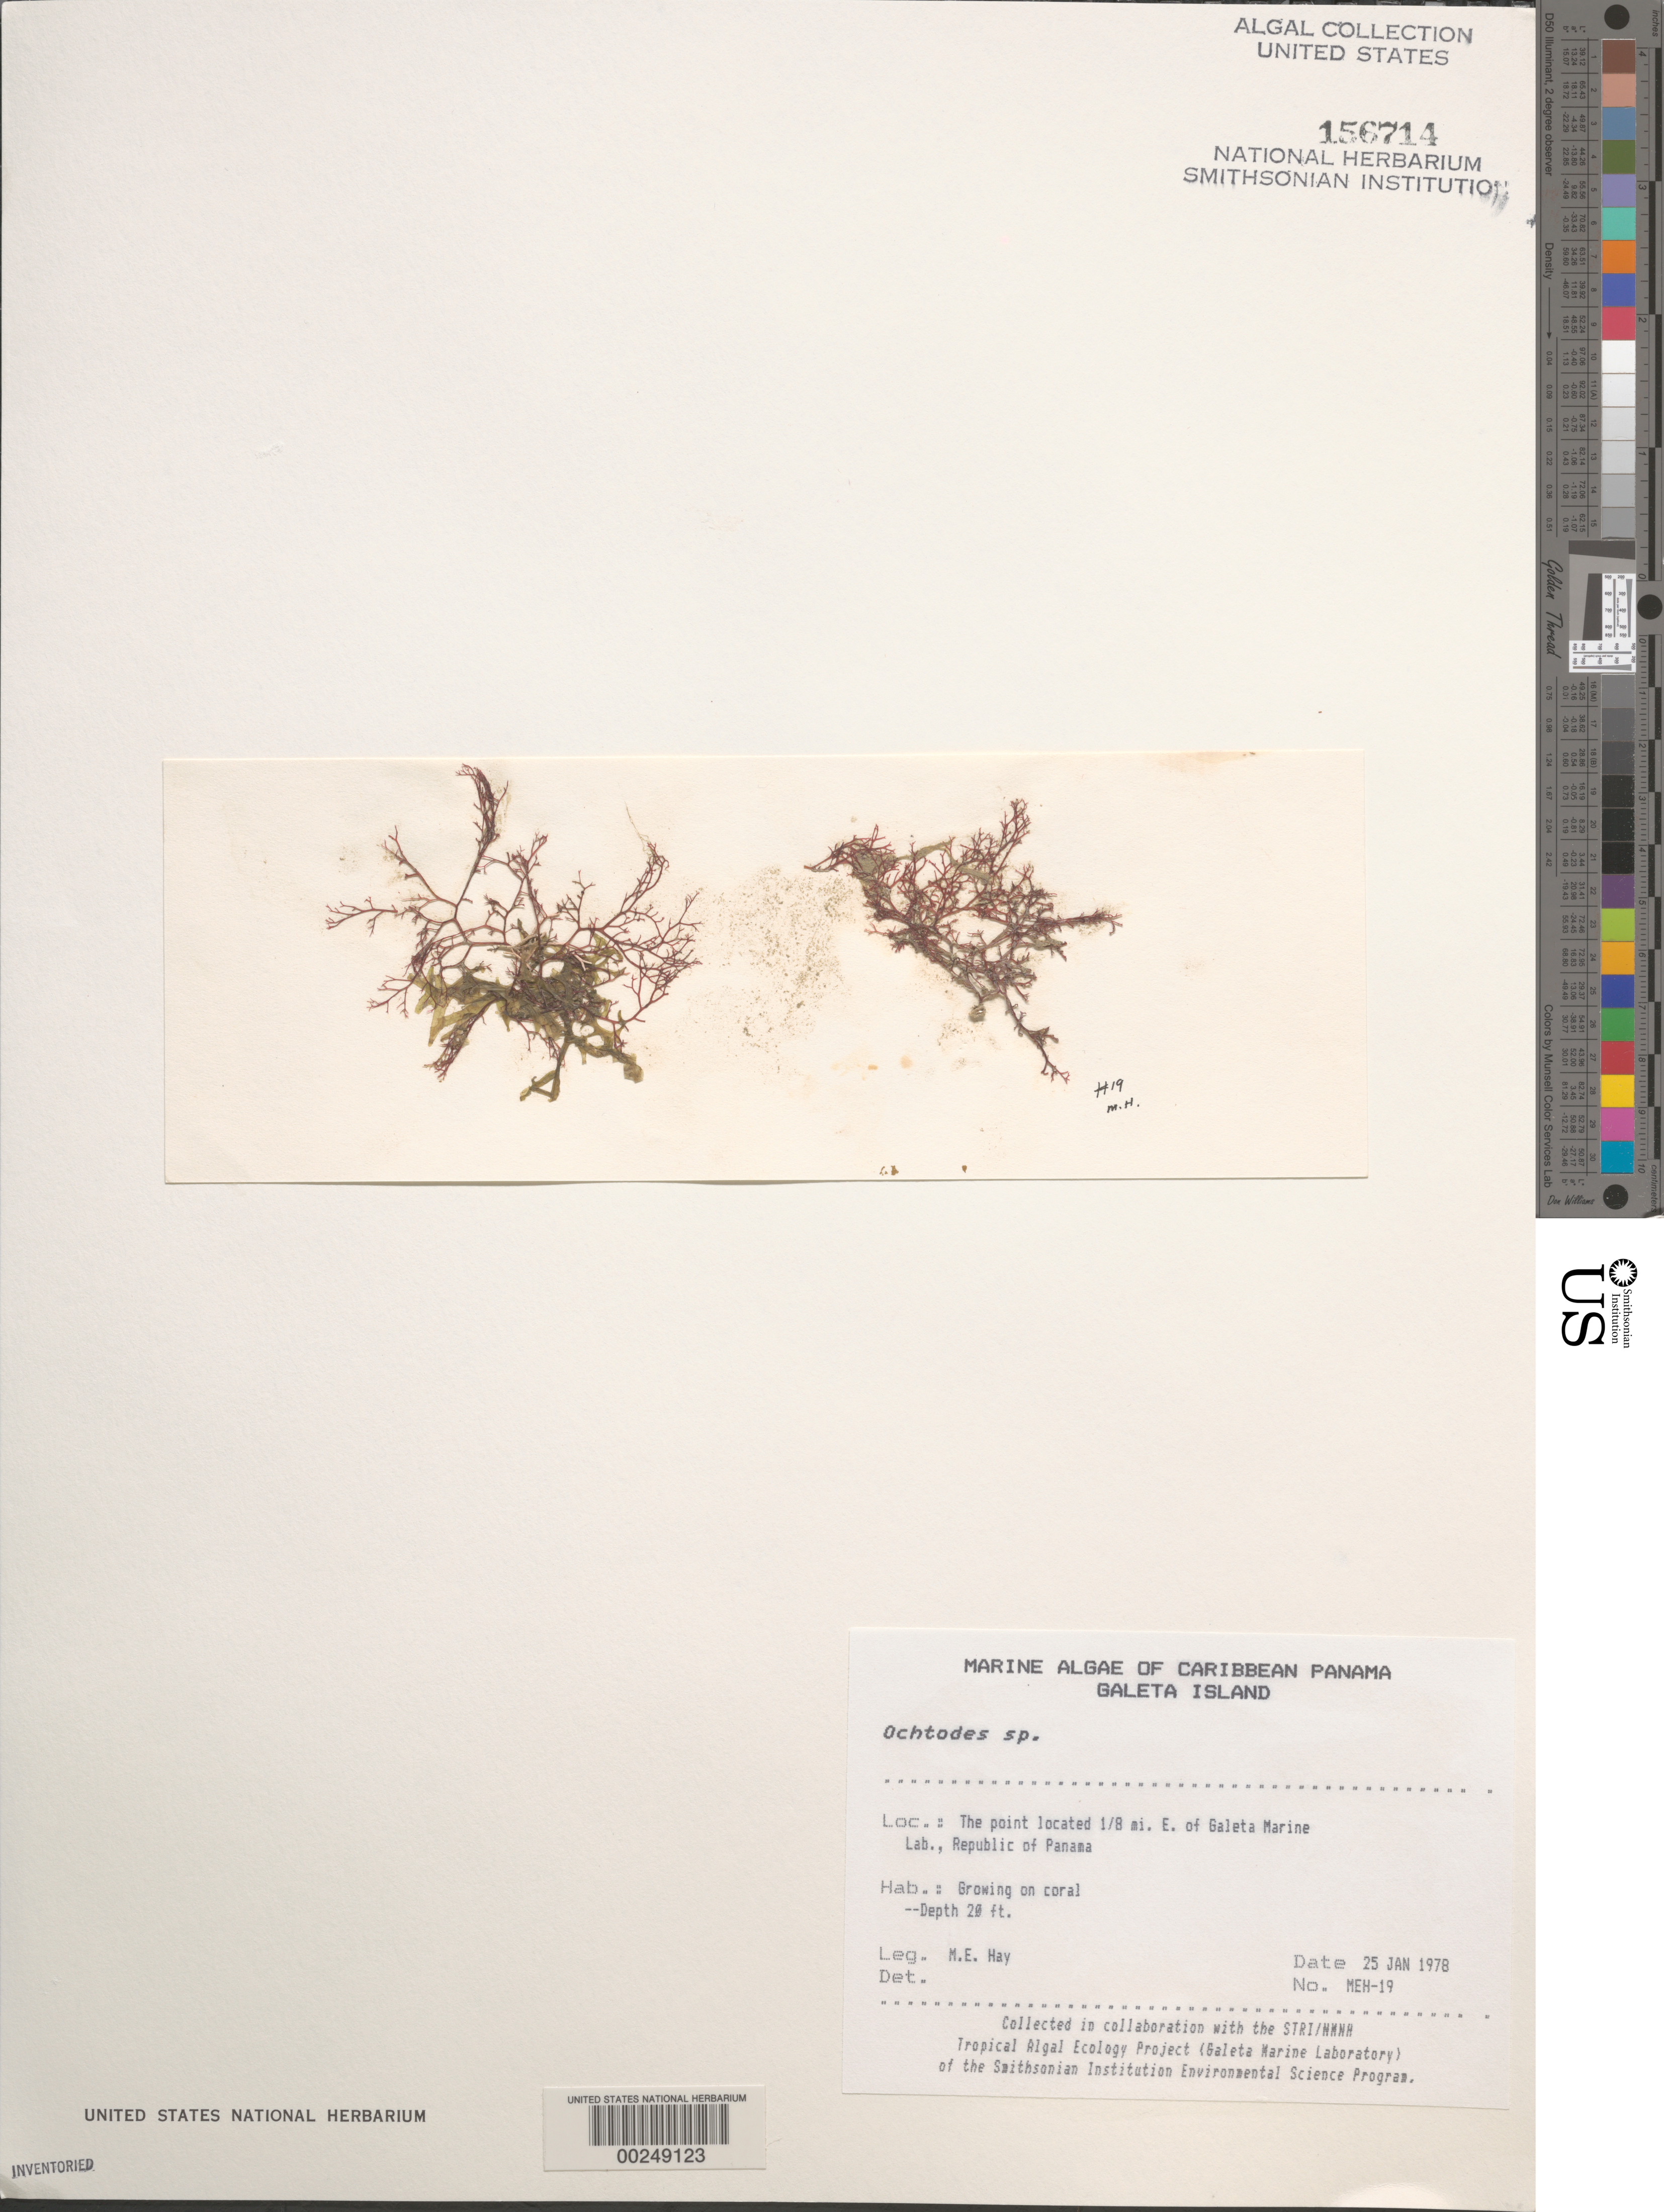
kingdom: Plantae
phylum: Rhodophyta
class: Florideophyceae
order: Gigartinales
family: Rhizophyllidaceae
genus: Ochtodes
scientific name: Ochtodes sp.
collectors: M. E. Hay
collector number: MEH-19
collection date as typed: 25 Jan 1978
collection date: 1978-01-25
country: Panama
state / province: Colón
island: Galeta Island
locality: Point 1/8th mile east of Galeta Marine Laboratory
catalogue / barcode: US 156714